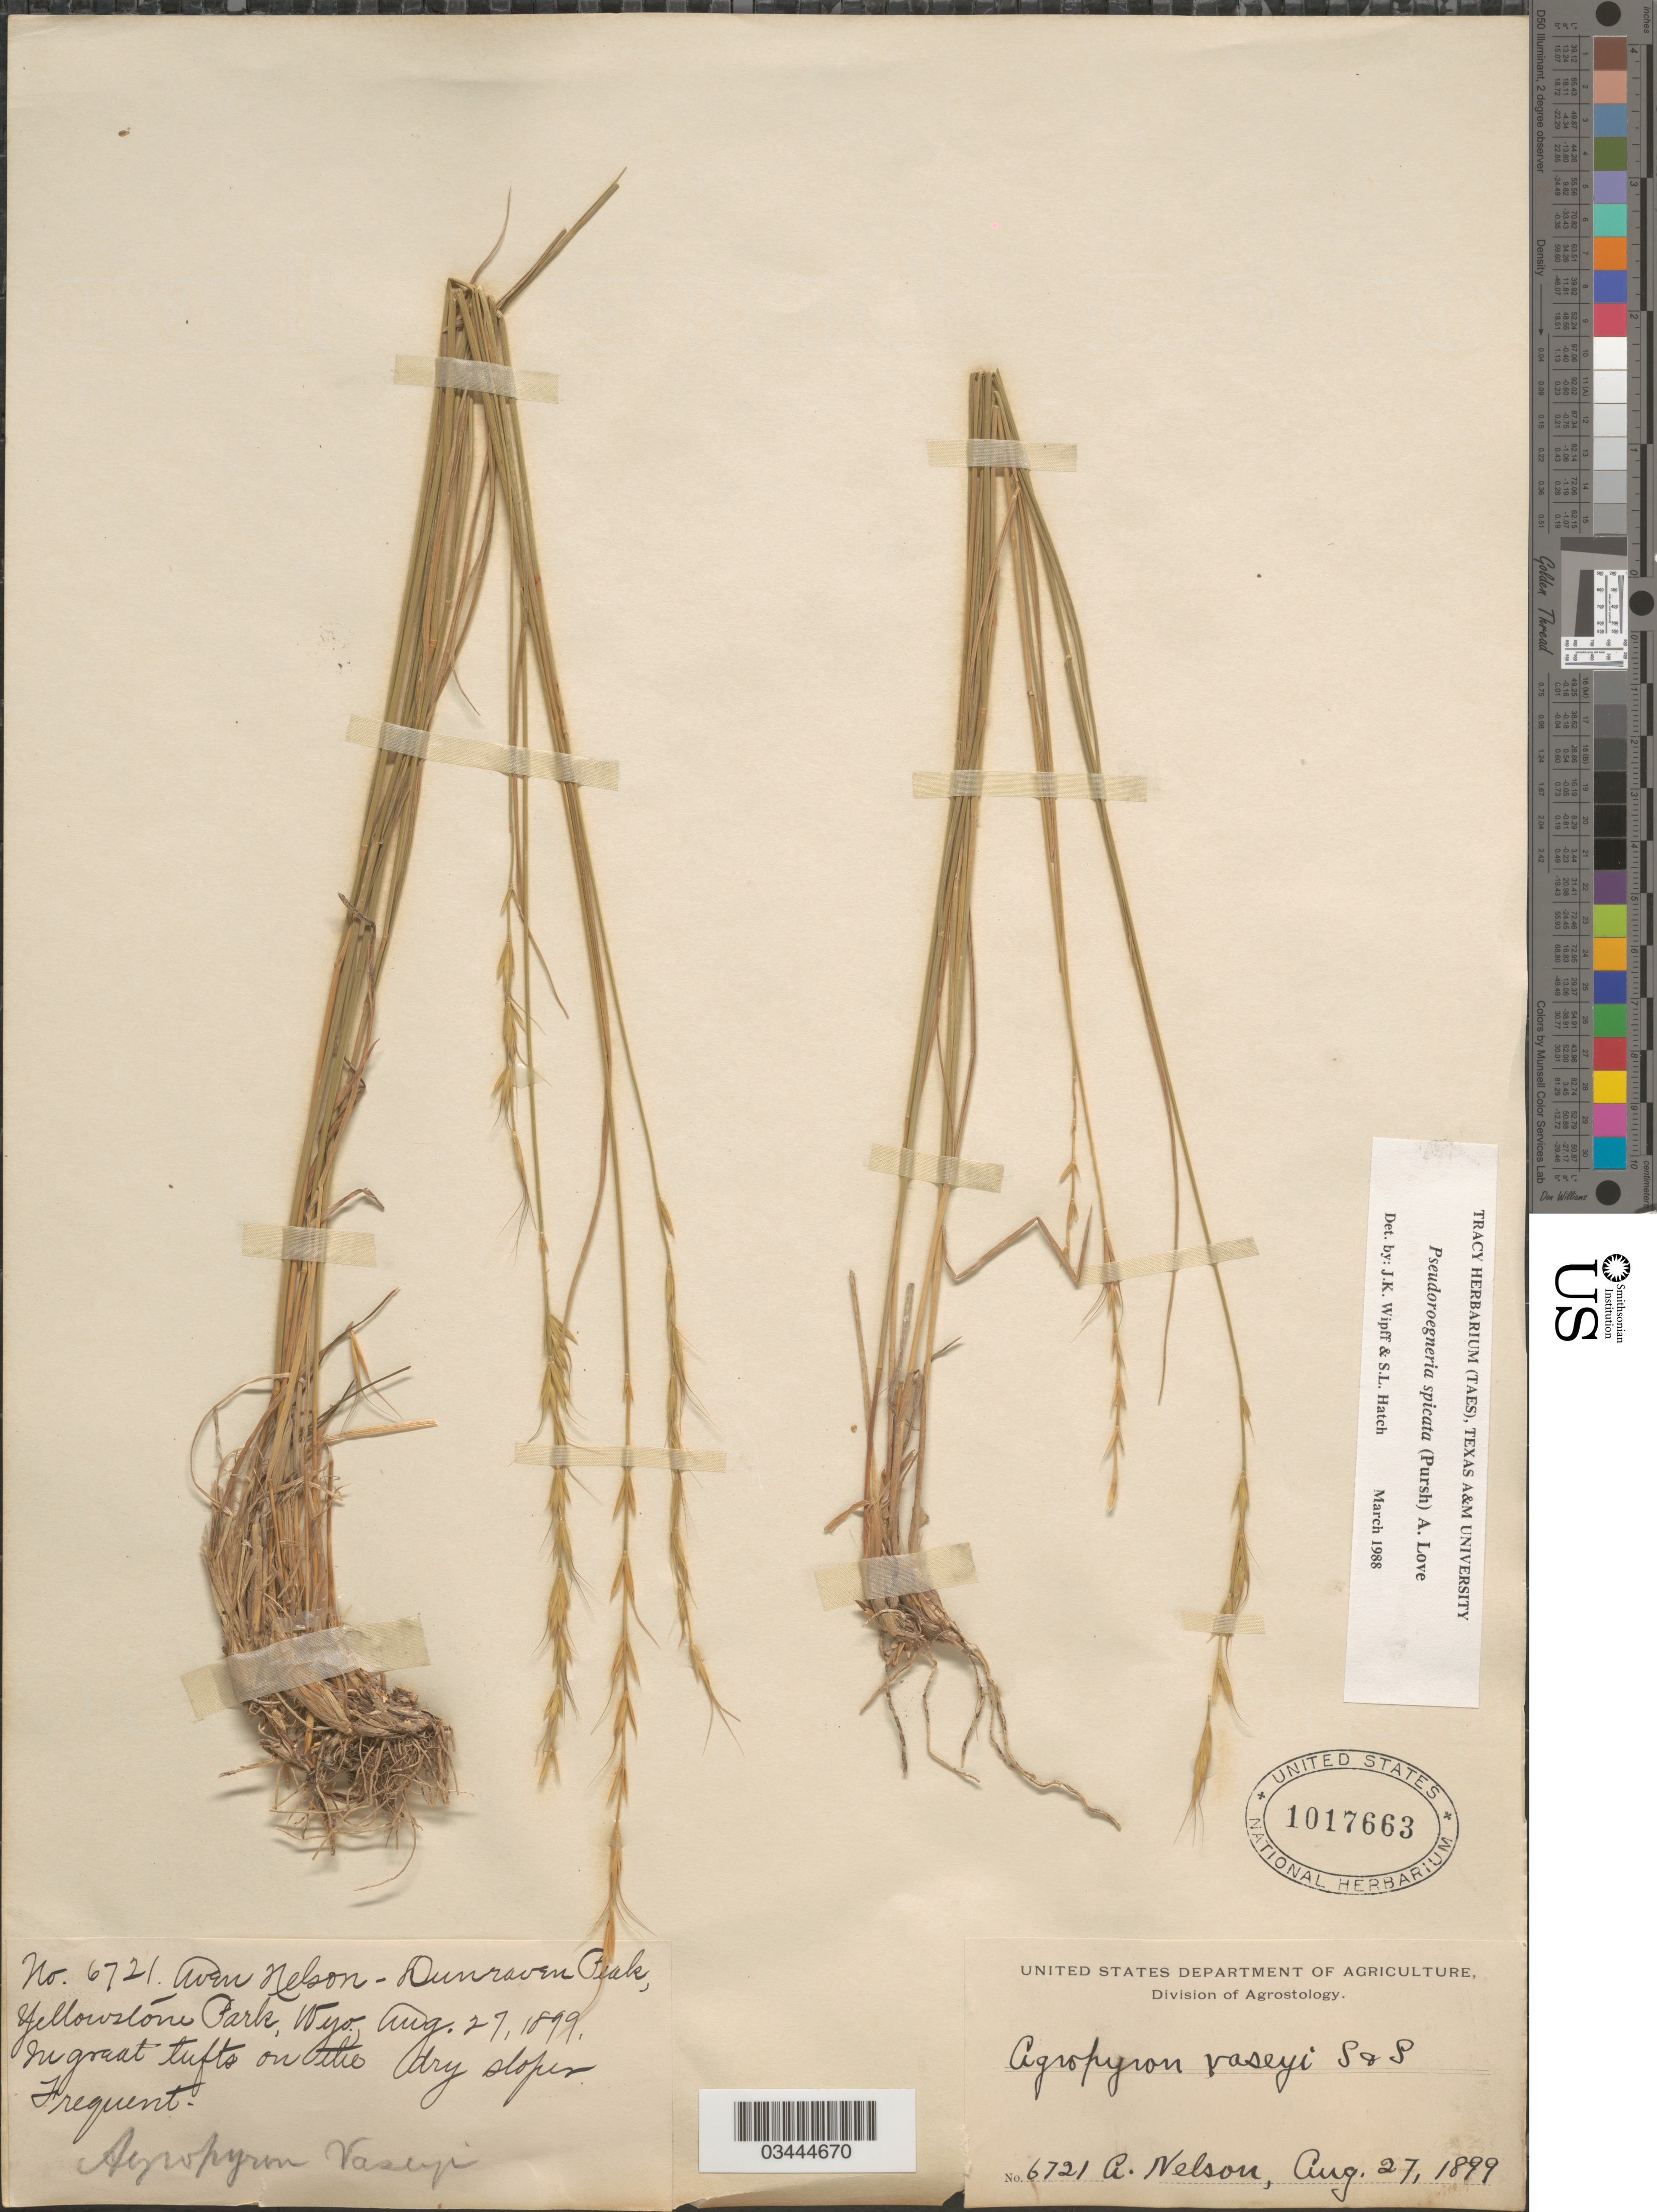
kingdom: Plantae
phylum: Tracheophyta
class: Liliopsida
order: Poales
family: Poaceae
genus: Pseudoroegneria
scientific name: Pseudoroegneria spicata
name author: (Pursh) Á. Löve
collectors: A. Nelson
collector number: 6721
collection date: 1899-08-27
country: United States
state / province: Wyoming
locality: Dunraven Peak. Yellowstone Park.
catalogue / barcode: US 1017663